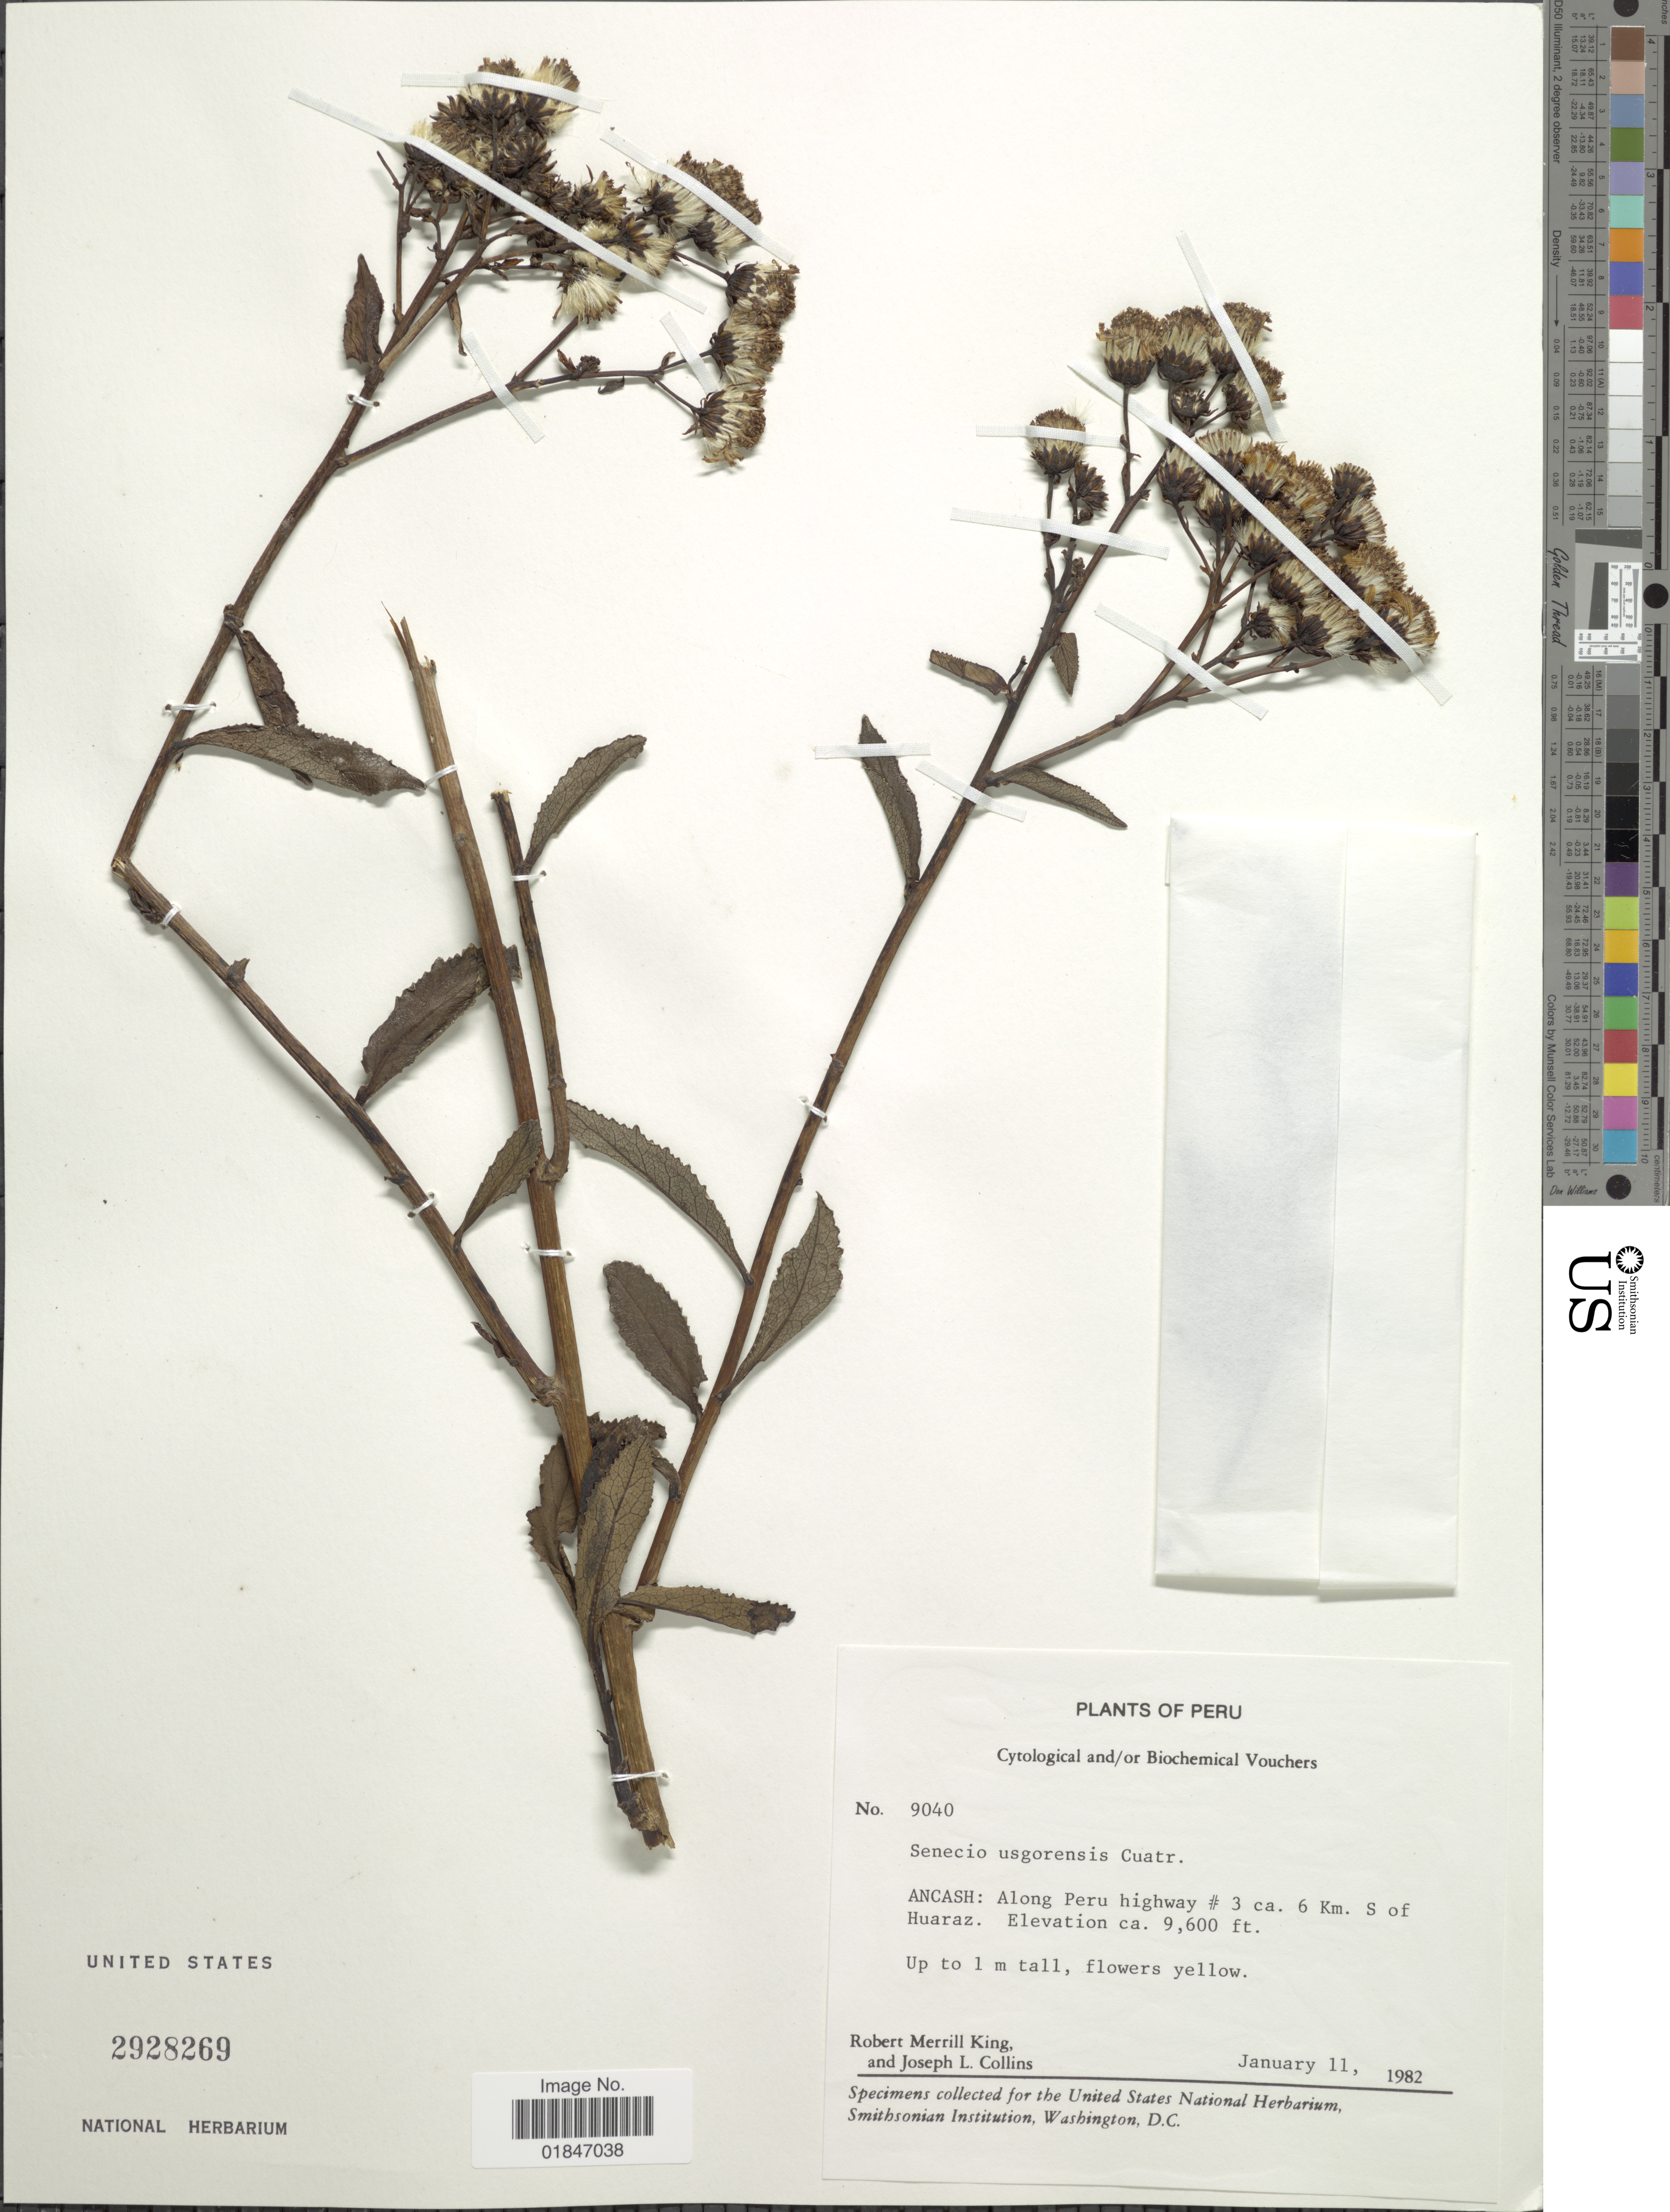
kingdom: Plantae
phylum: Tracheophyta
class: Magnoliopsida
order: Asterales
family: Asteraceae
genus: Dendrophorbium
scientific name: Dendrophorbium usgorense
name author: (Cuatrec.) C. Jeffrey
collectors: R. M. King & J. L. Collins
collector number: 9040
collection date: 1982-01-11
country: Peru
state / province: Ancash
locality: Ancash: Along Peru highway # 3 ca. 6 Km. S of Huaraz.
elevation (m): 2926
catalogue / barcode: US 2928269